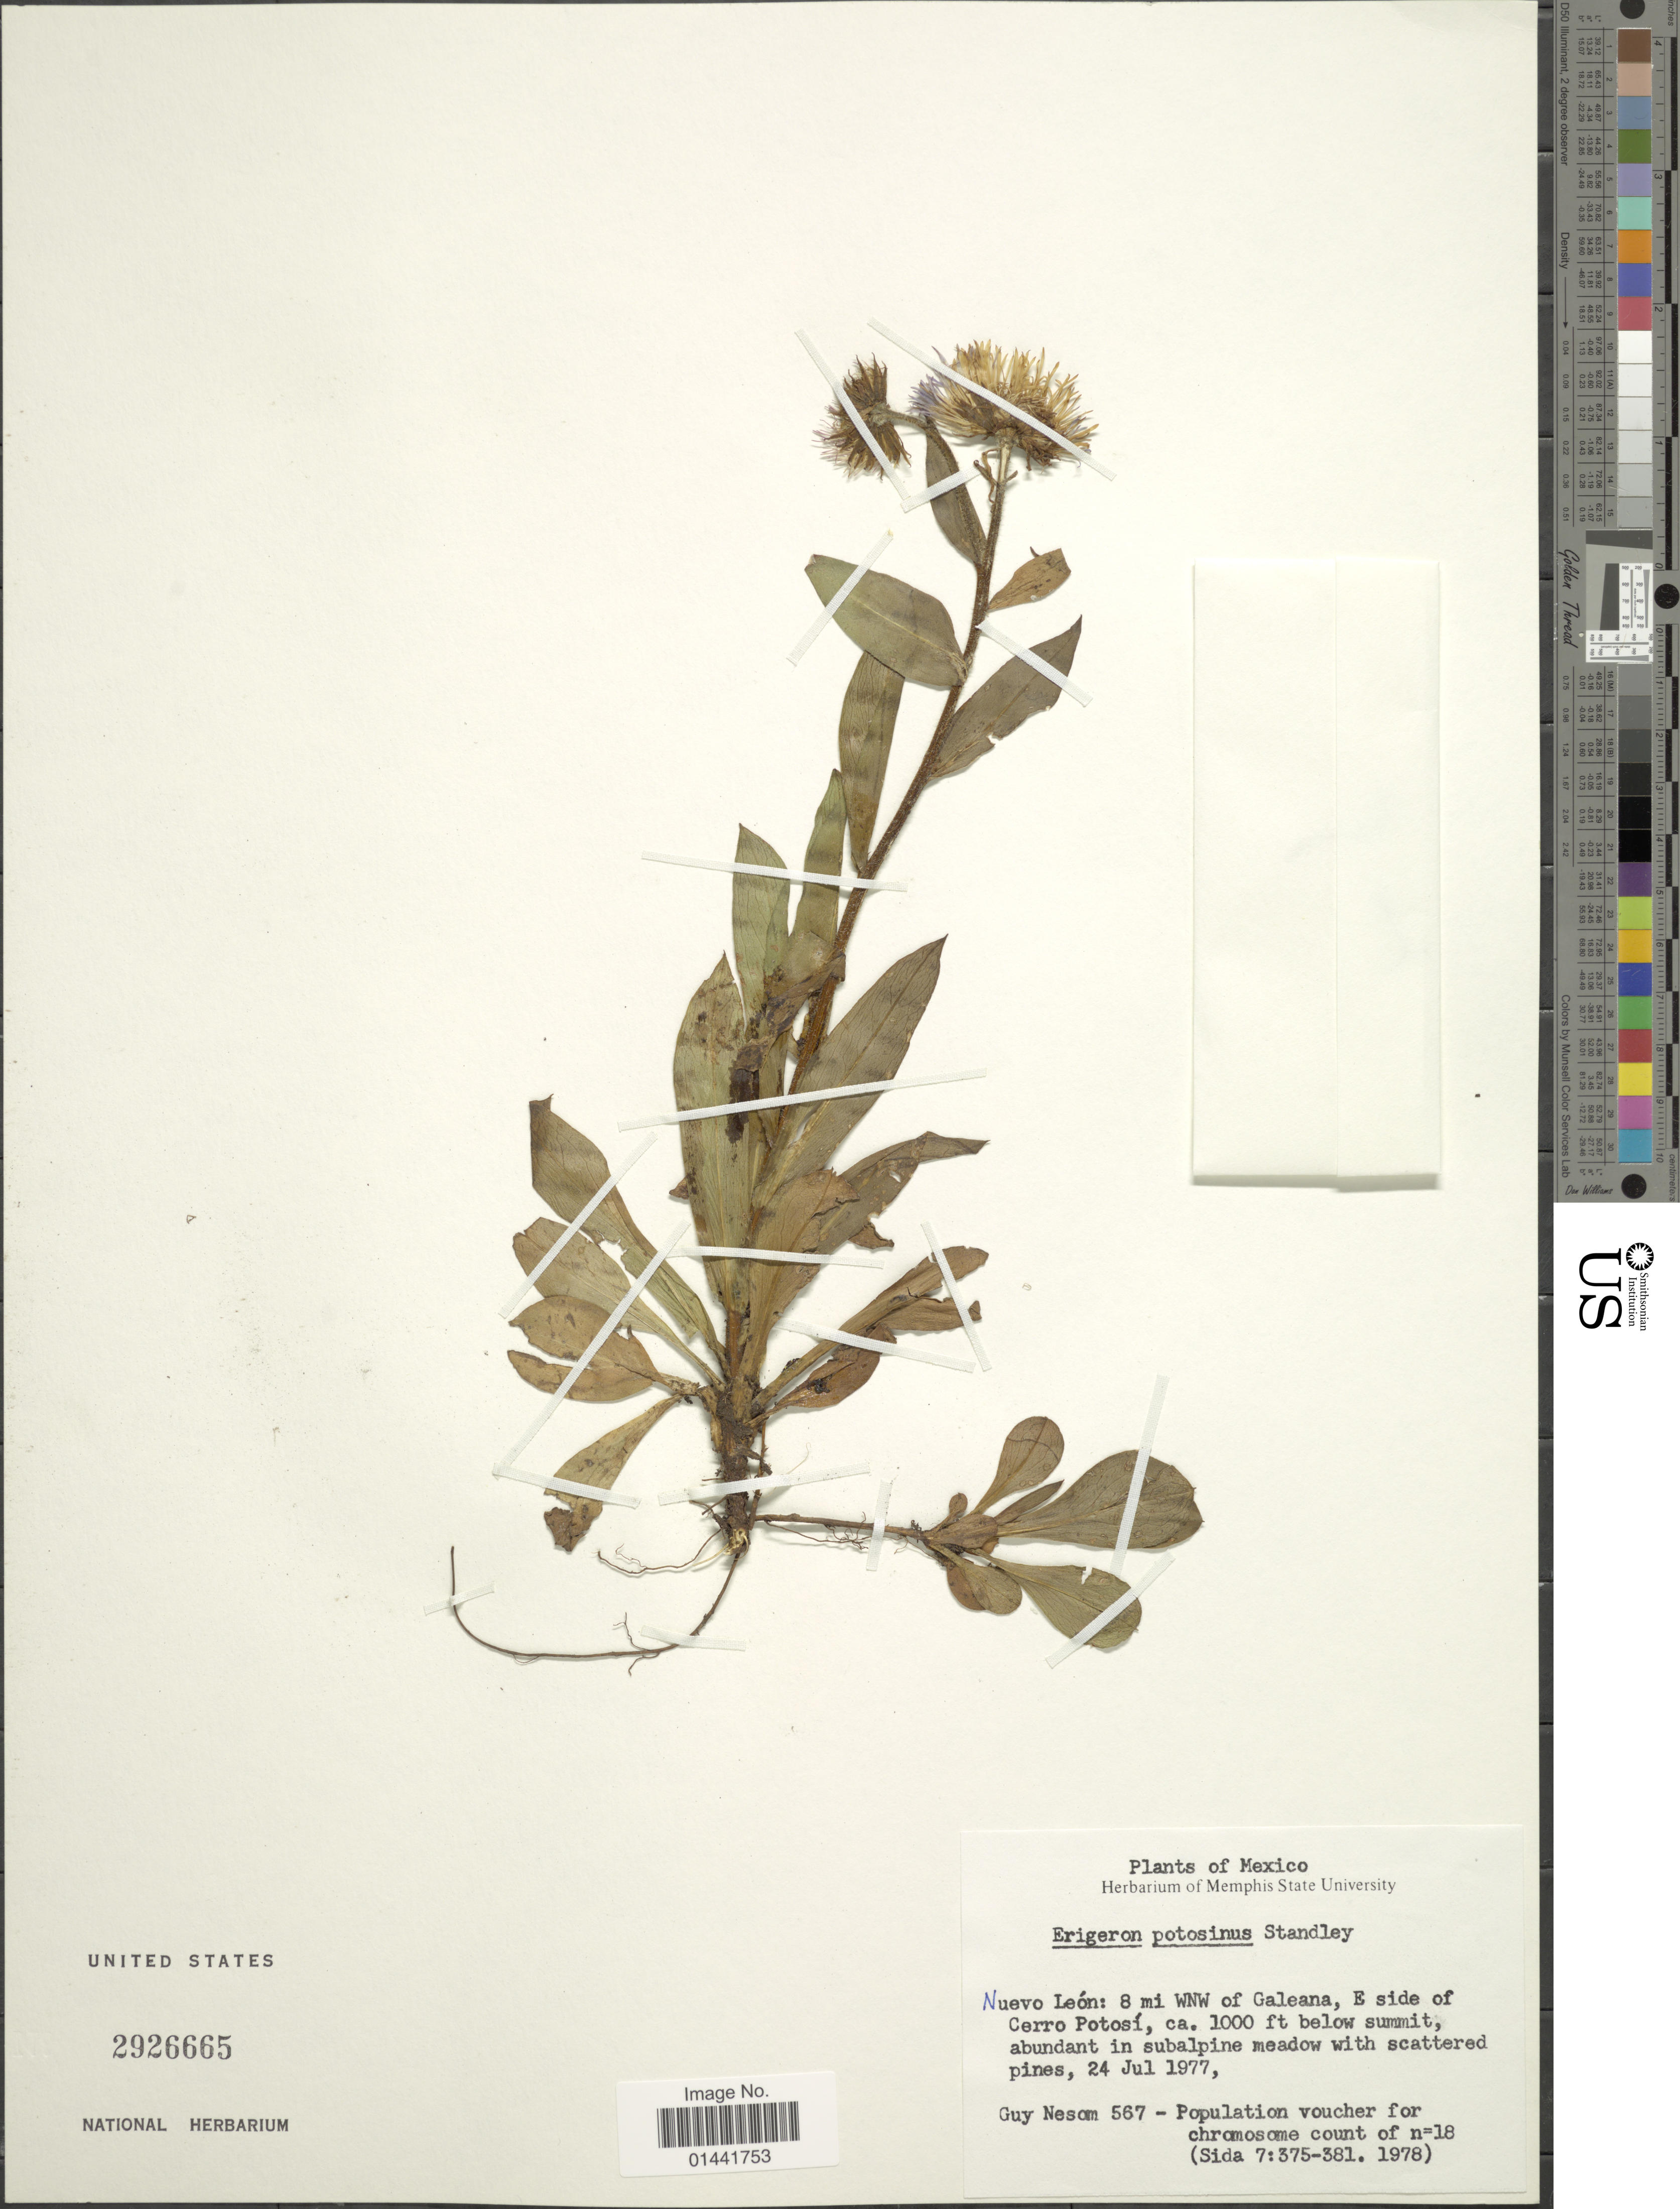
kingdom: Plantae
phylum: Tracheophyta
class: Magnoliopsida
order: Asterales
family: Asteraceae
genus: Erigeron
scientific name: Erigeron potasinus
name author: Standl.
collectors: G. Nesom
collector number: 567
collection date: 1977-07-24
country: Mexico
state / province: Nuevo León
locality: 8 mi WNW of Galeana, E side of Cerro Potosí, below summit, abundant in subalpine meadow with scattered pines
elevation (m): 305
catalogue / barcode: US 2926665